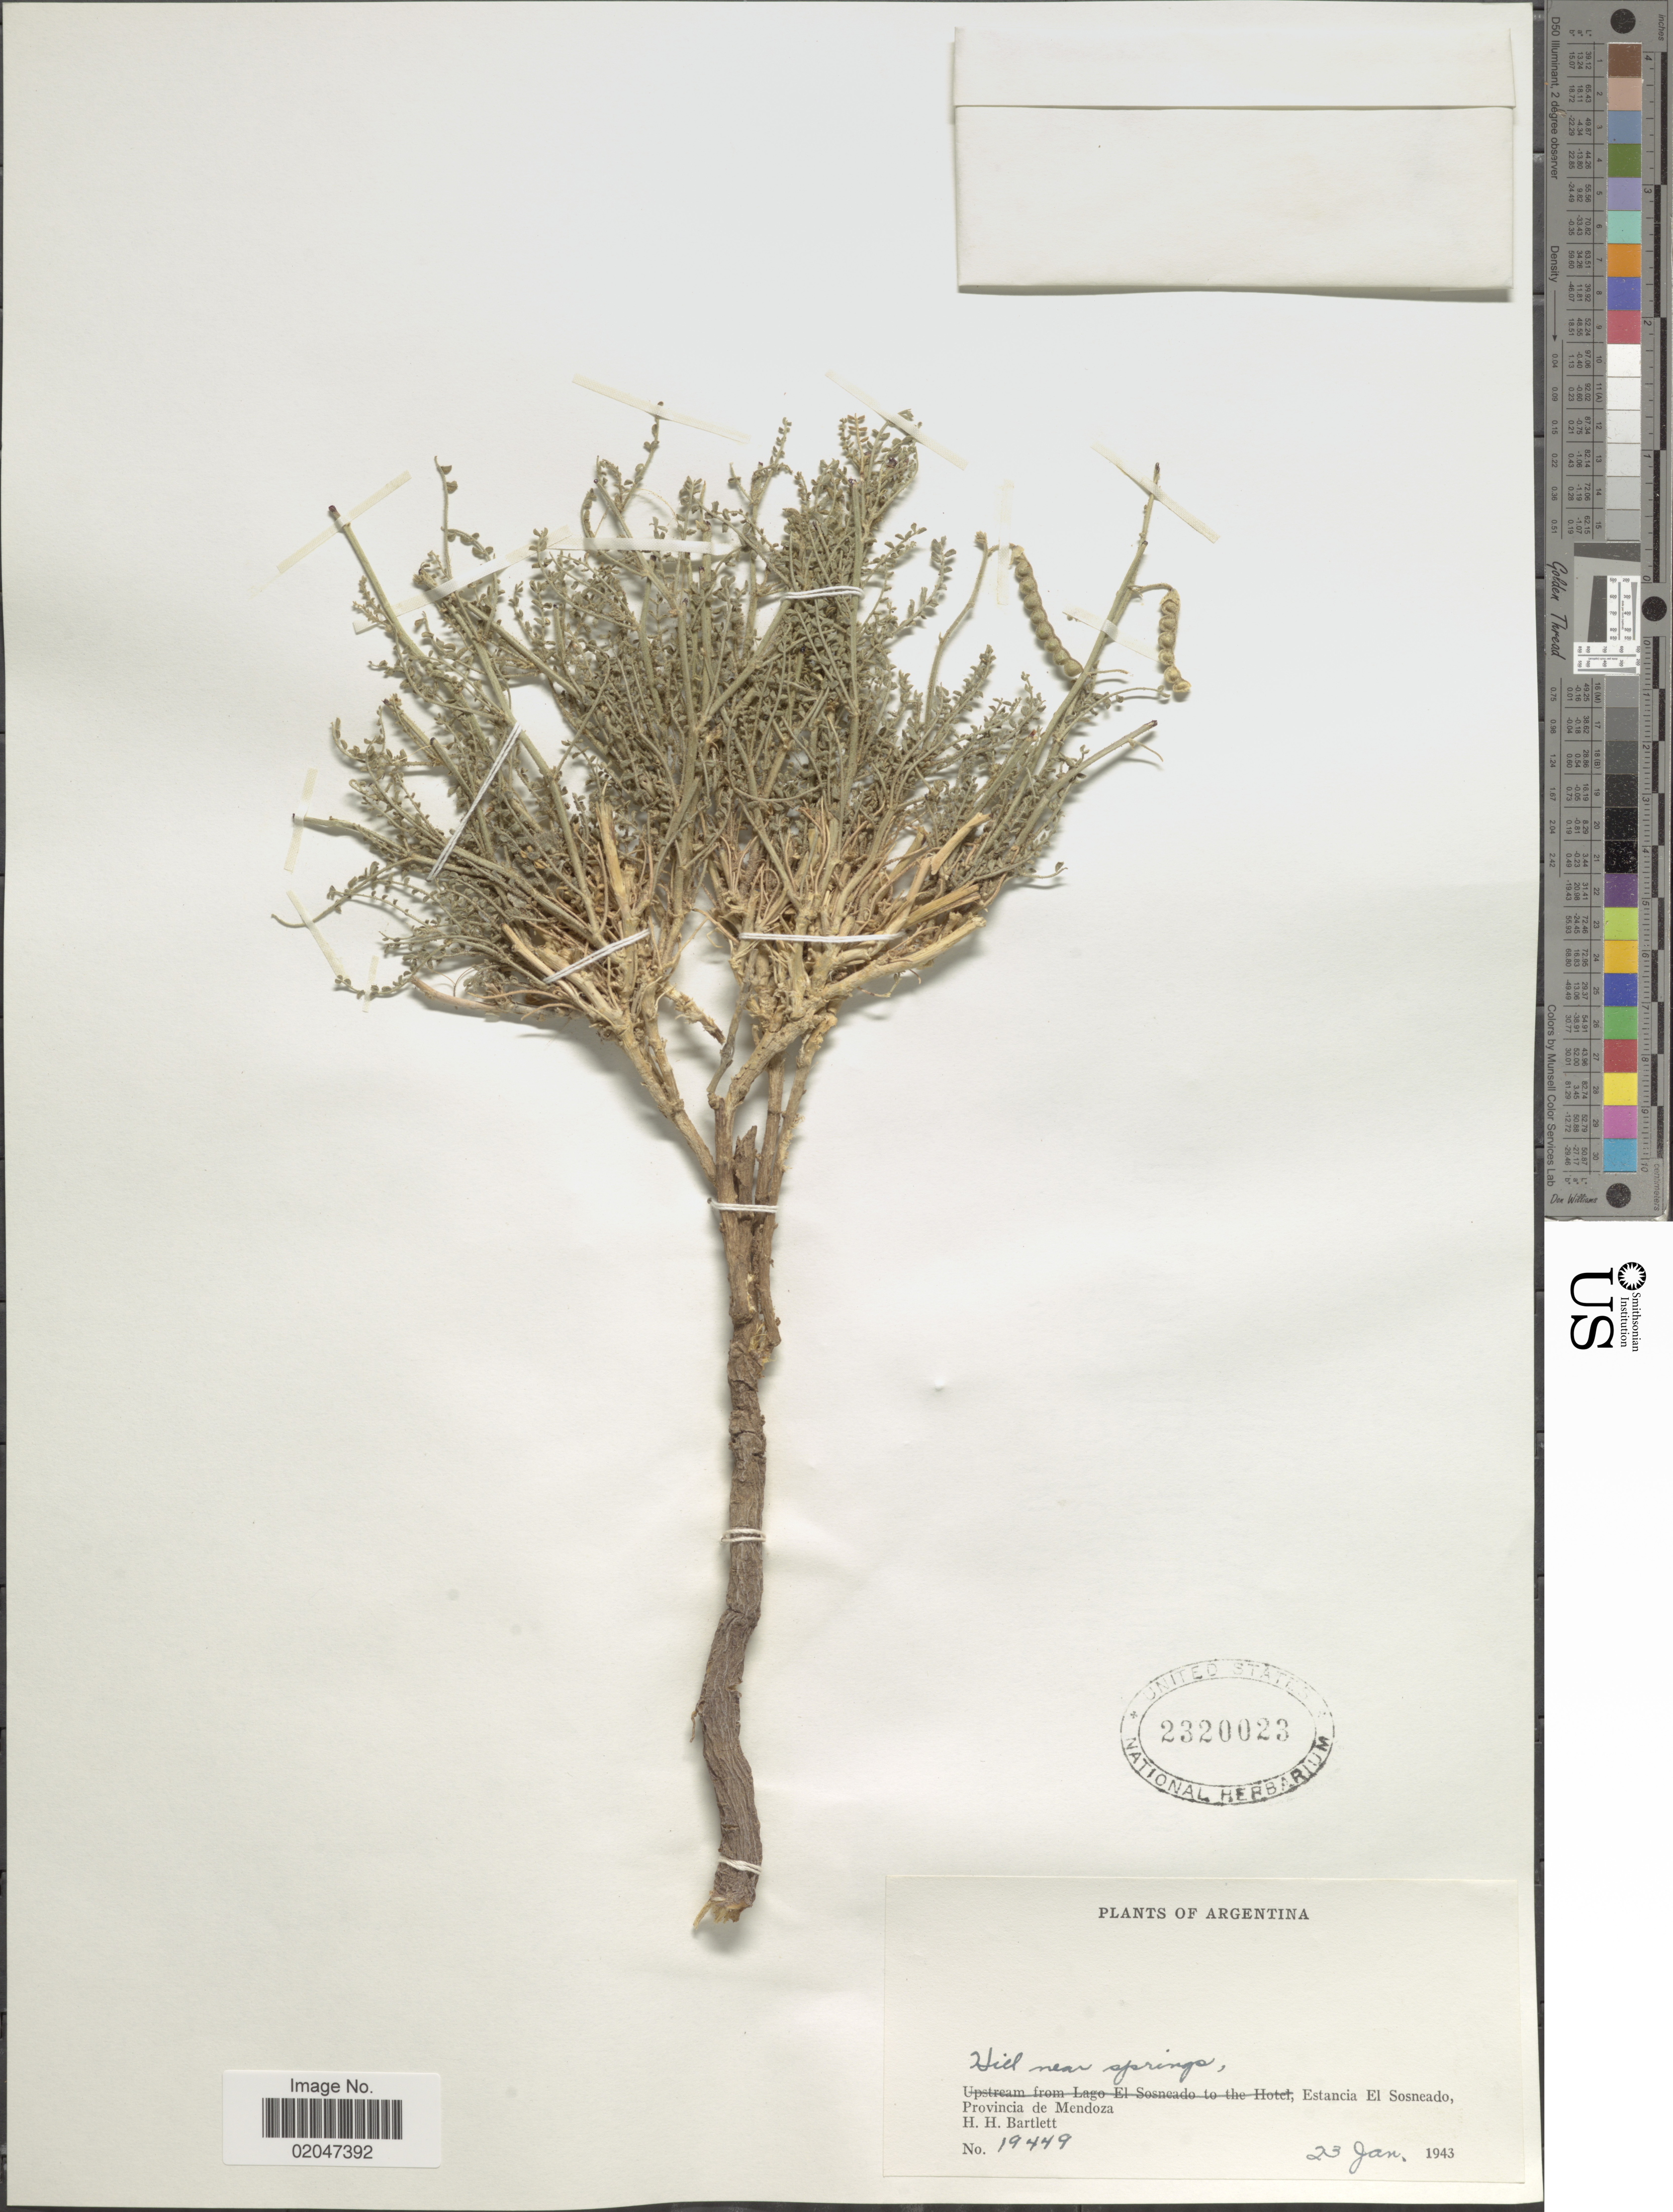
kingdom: Plantae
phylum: Tracheophyta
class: Magnoliopsida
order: Fabales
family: Fabaceae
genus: Adesmia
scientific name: Adesmia sp.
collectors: H. H. Bartlett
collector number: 19449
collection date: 1943-01-23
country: Argentina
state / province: Mendoza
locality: Hill near springs, Estancia El Sosneado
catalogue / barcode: US 2320023